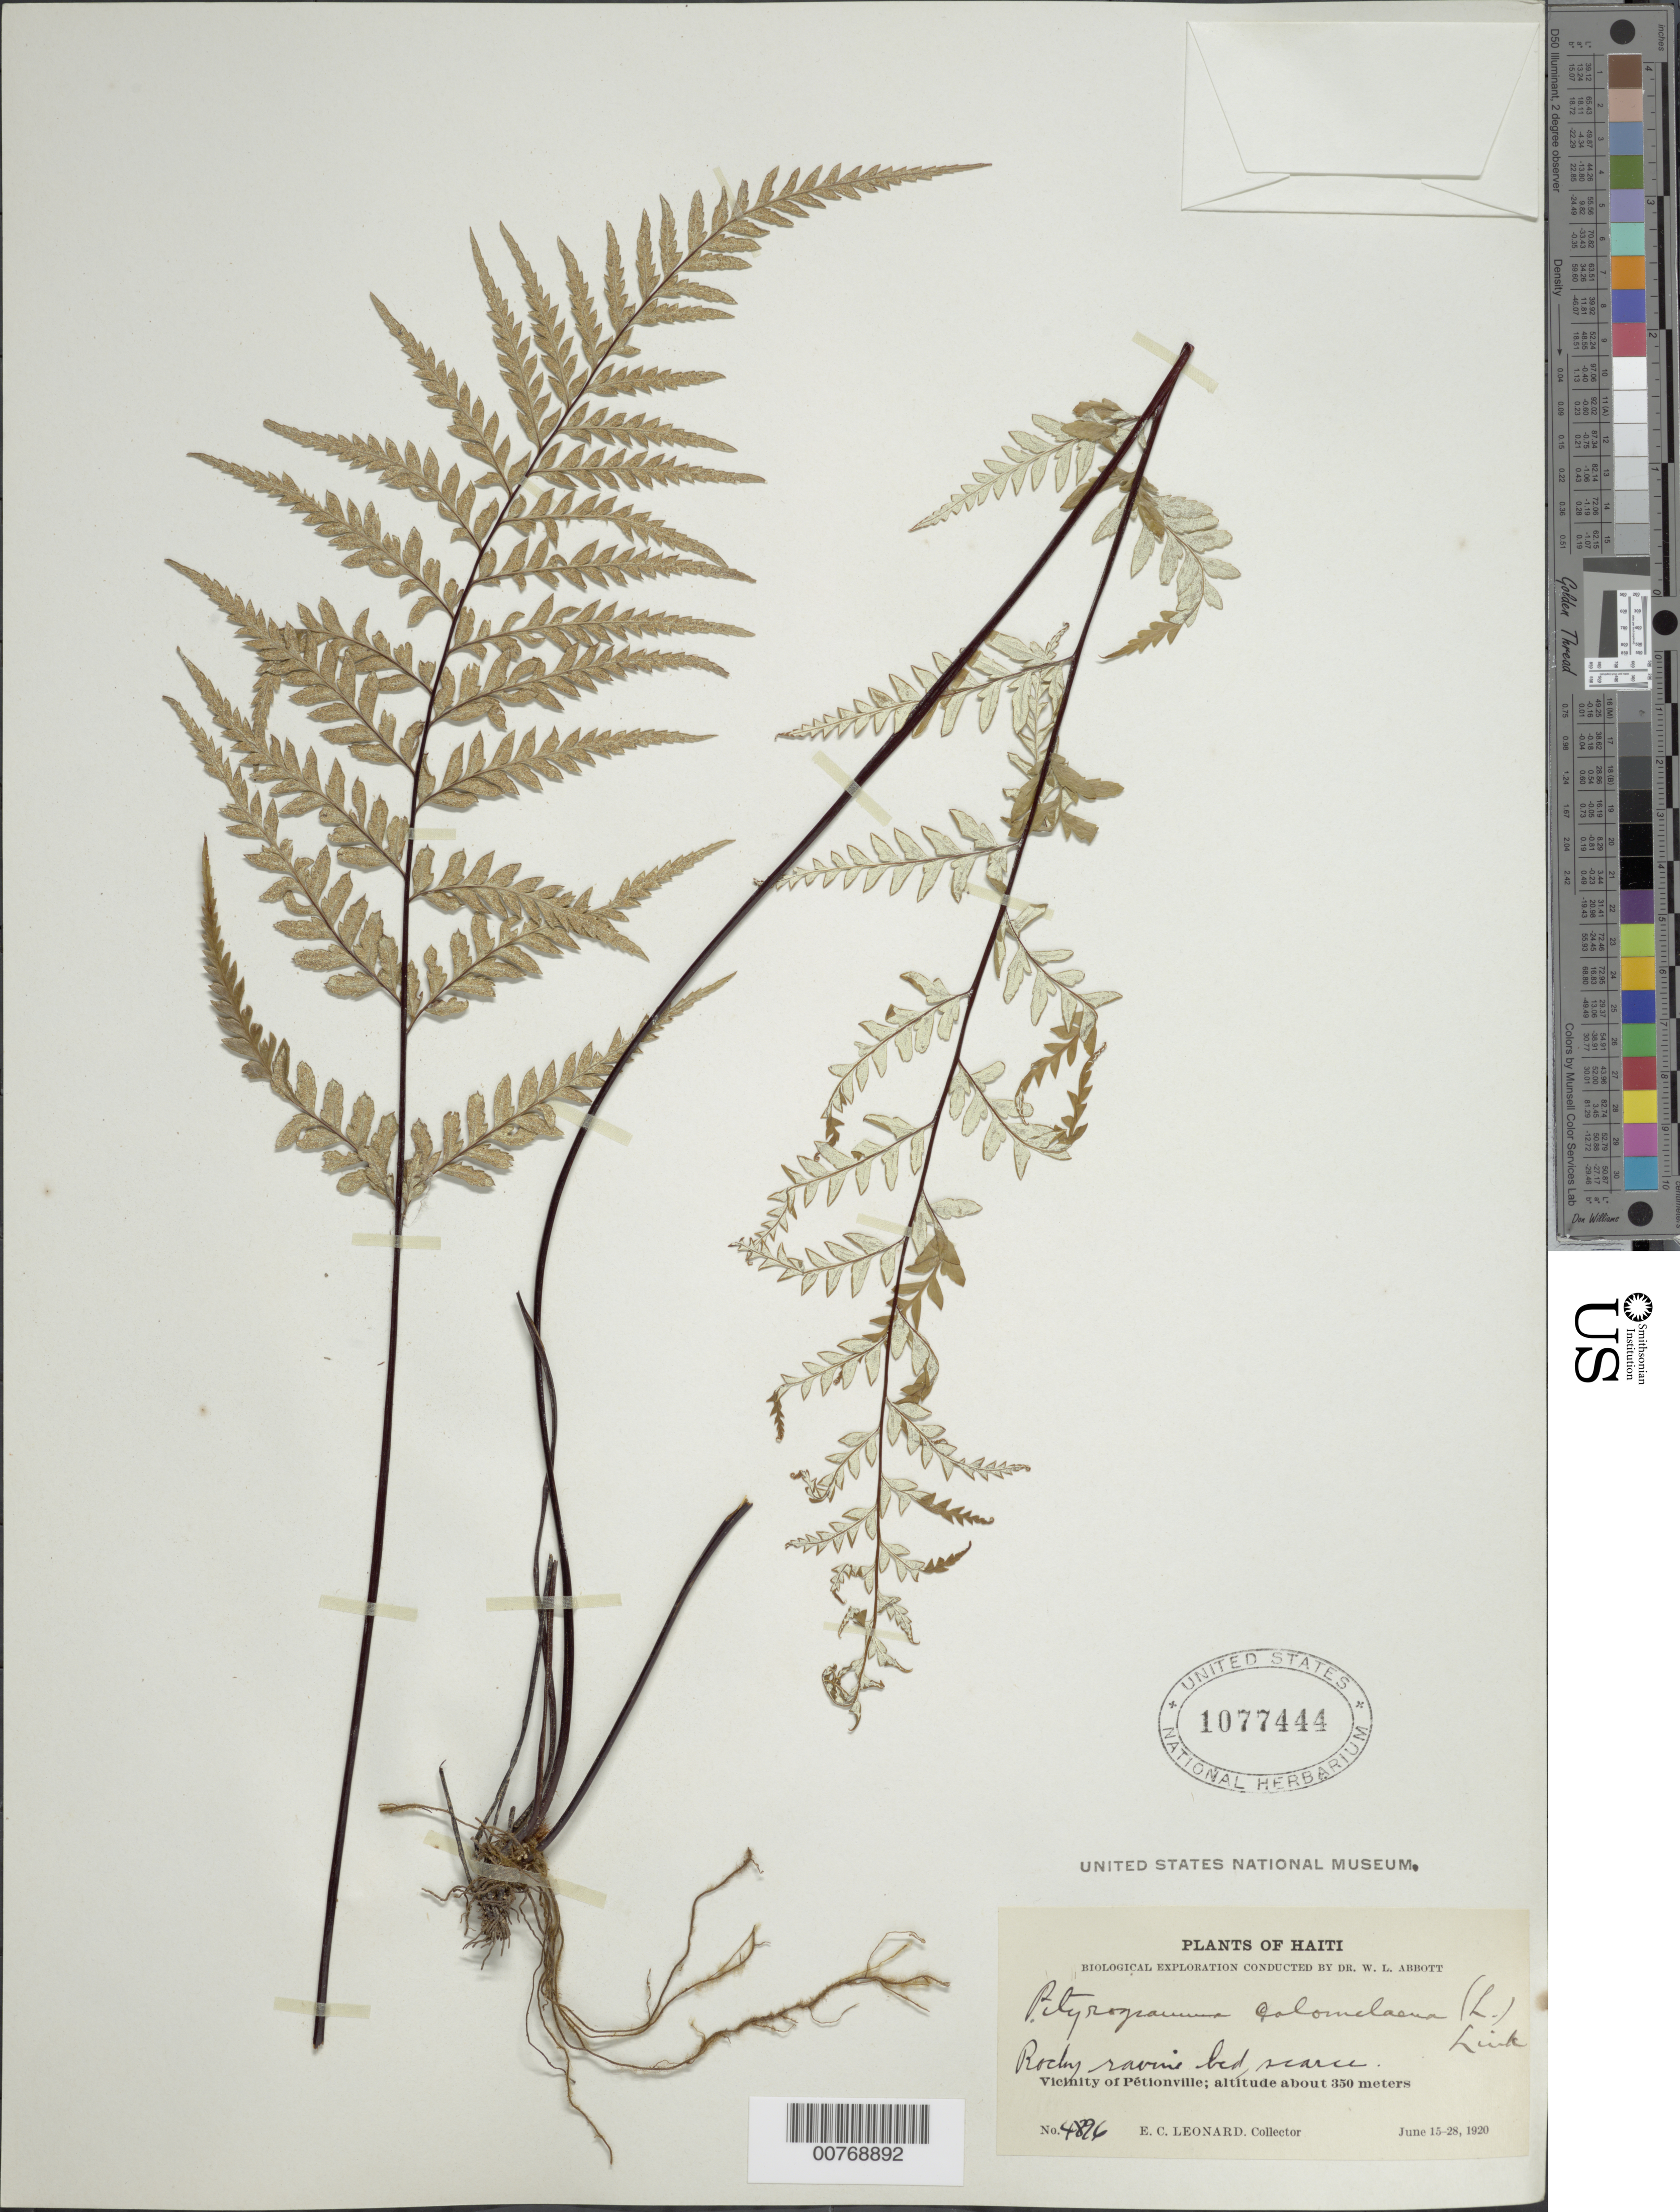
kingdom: Plantae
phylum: Tracheophyta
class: Polypodiopsida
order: Polypodiales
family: Pteridaceae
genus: Pityrogramma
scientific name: Pityrogramma calomelanos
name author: (L.) Link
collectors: E. L. Ekman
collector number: H 11853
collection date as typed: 10 Mar 1929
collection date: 1929-03-10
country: Dominican Republic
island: Hispaniola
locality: Santo Domingo, Sierra de Ocoa, Provincia de Azua, San José de Ocoa, Bejucal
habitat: Coffee plantation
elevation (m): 1300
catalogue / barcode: US 1710636